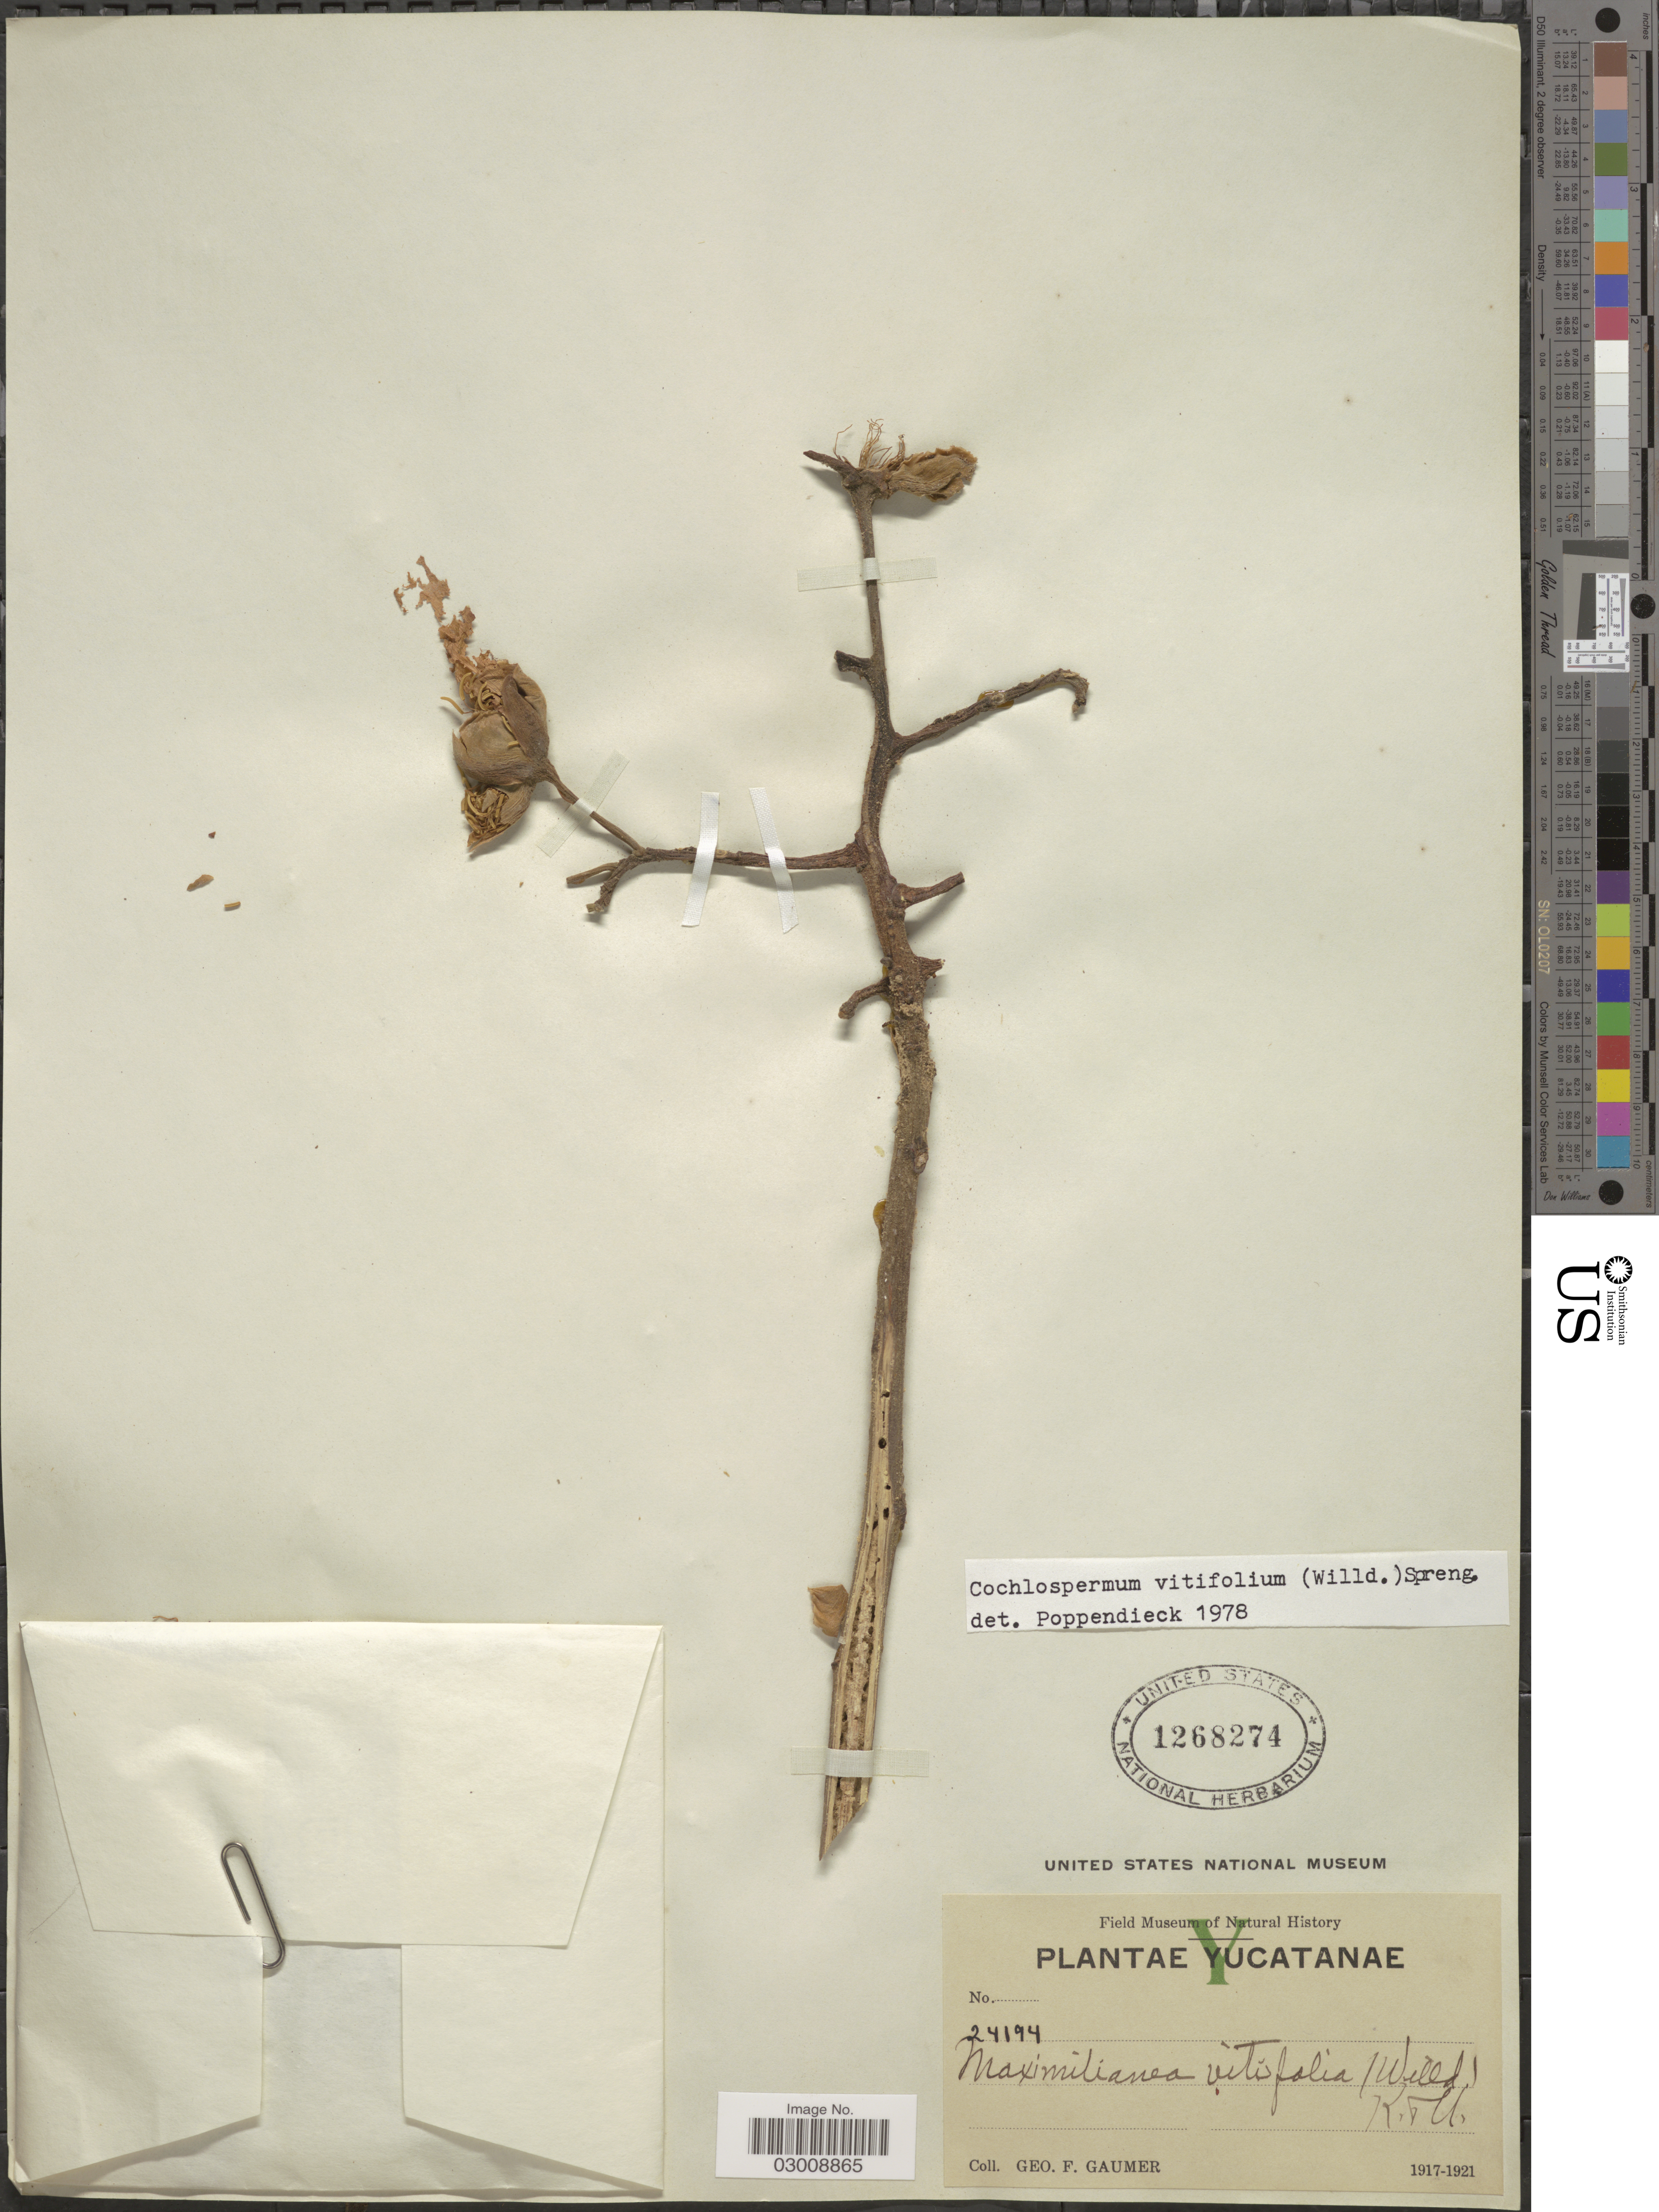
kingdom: Plantae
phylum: Tracheophyta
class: Magnoliopsida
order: Malvales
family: Cochlospermaceae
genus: Cochlospermum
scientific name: Cochlospermum vitifolium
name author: (Willd.) Spreng.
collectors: G. F. Gaumer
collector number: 24194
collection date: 1917/1921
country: Mexico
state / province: Yucatán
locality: Yucatanae.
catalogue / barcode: US 1268274